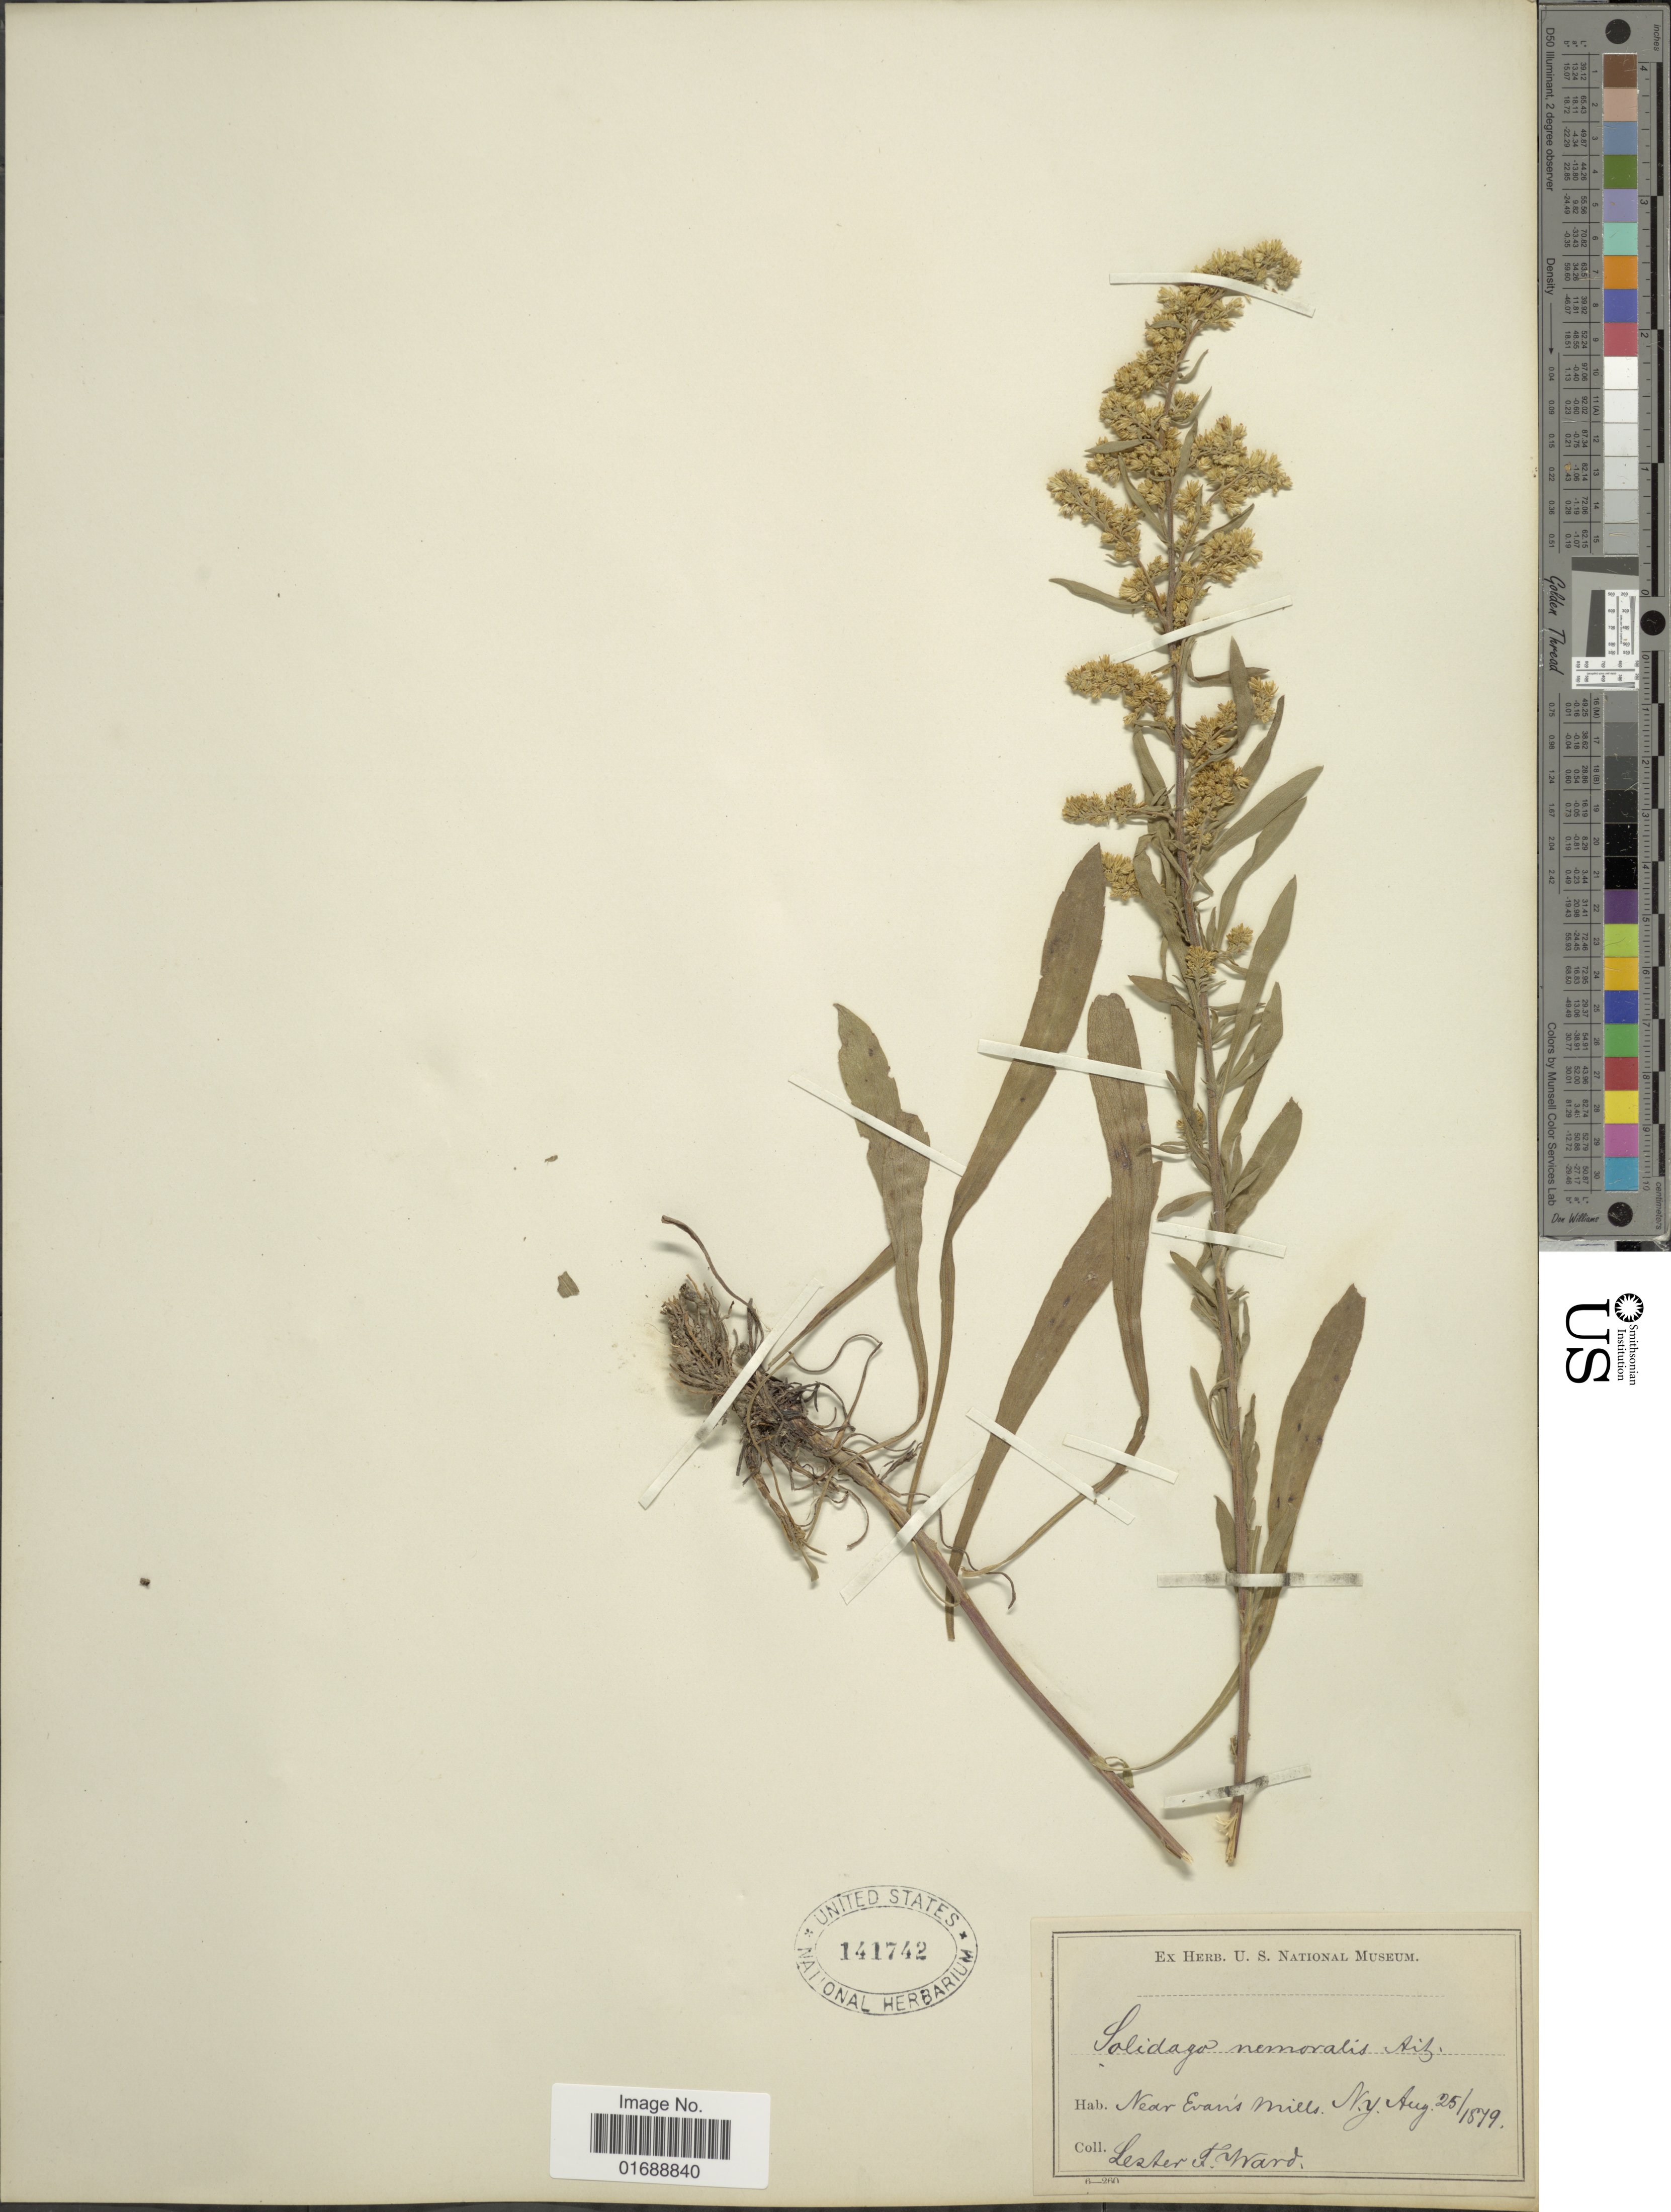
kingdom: Plantae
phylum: Tracheophyta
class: Magnoliopsida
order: Asterales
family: Asteraceae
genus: Solidago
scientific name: Solidago nemoralis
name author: Aiton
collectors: L. F. Ward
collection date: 1879-08-25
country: United States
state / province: New York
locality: Near Evans Mills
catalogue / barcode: US 141742